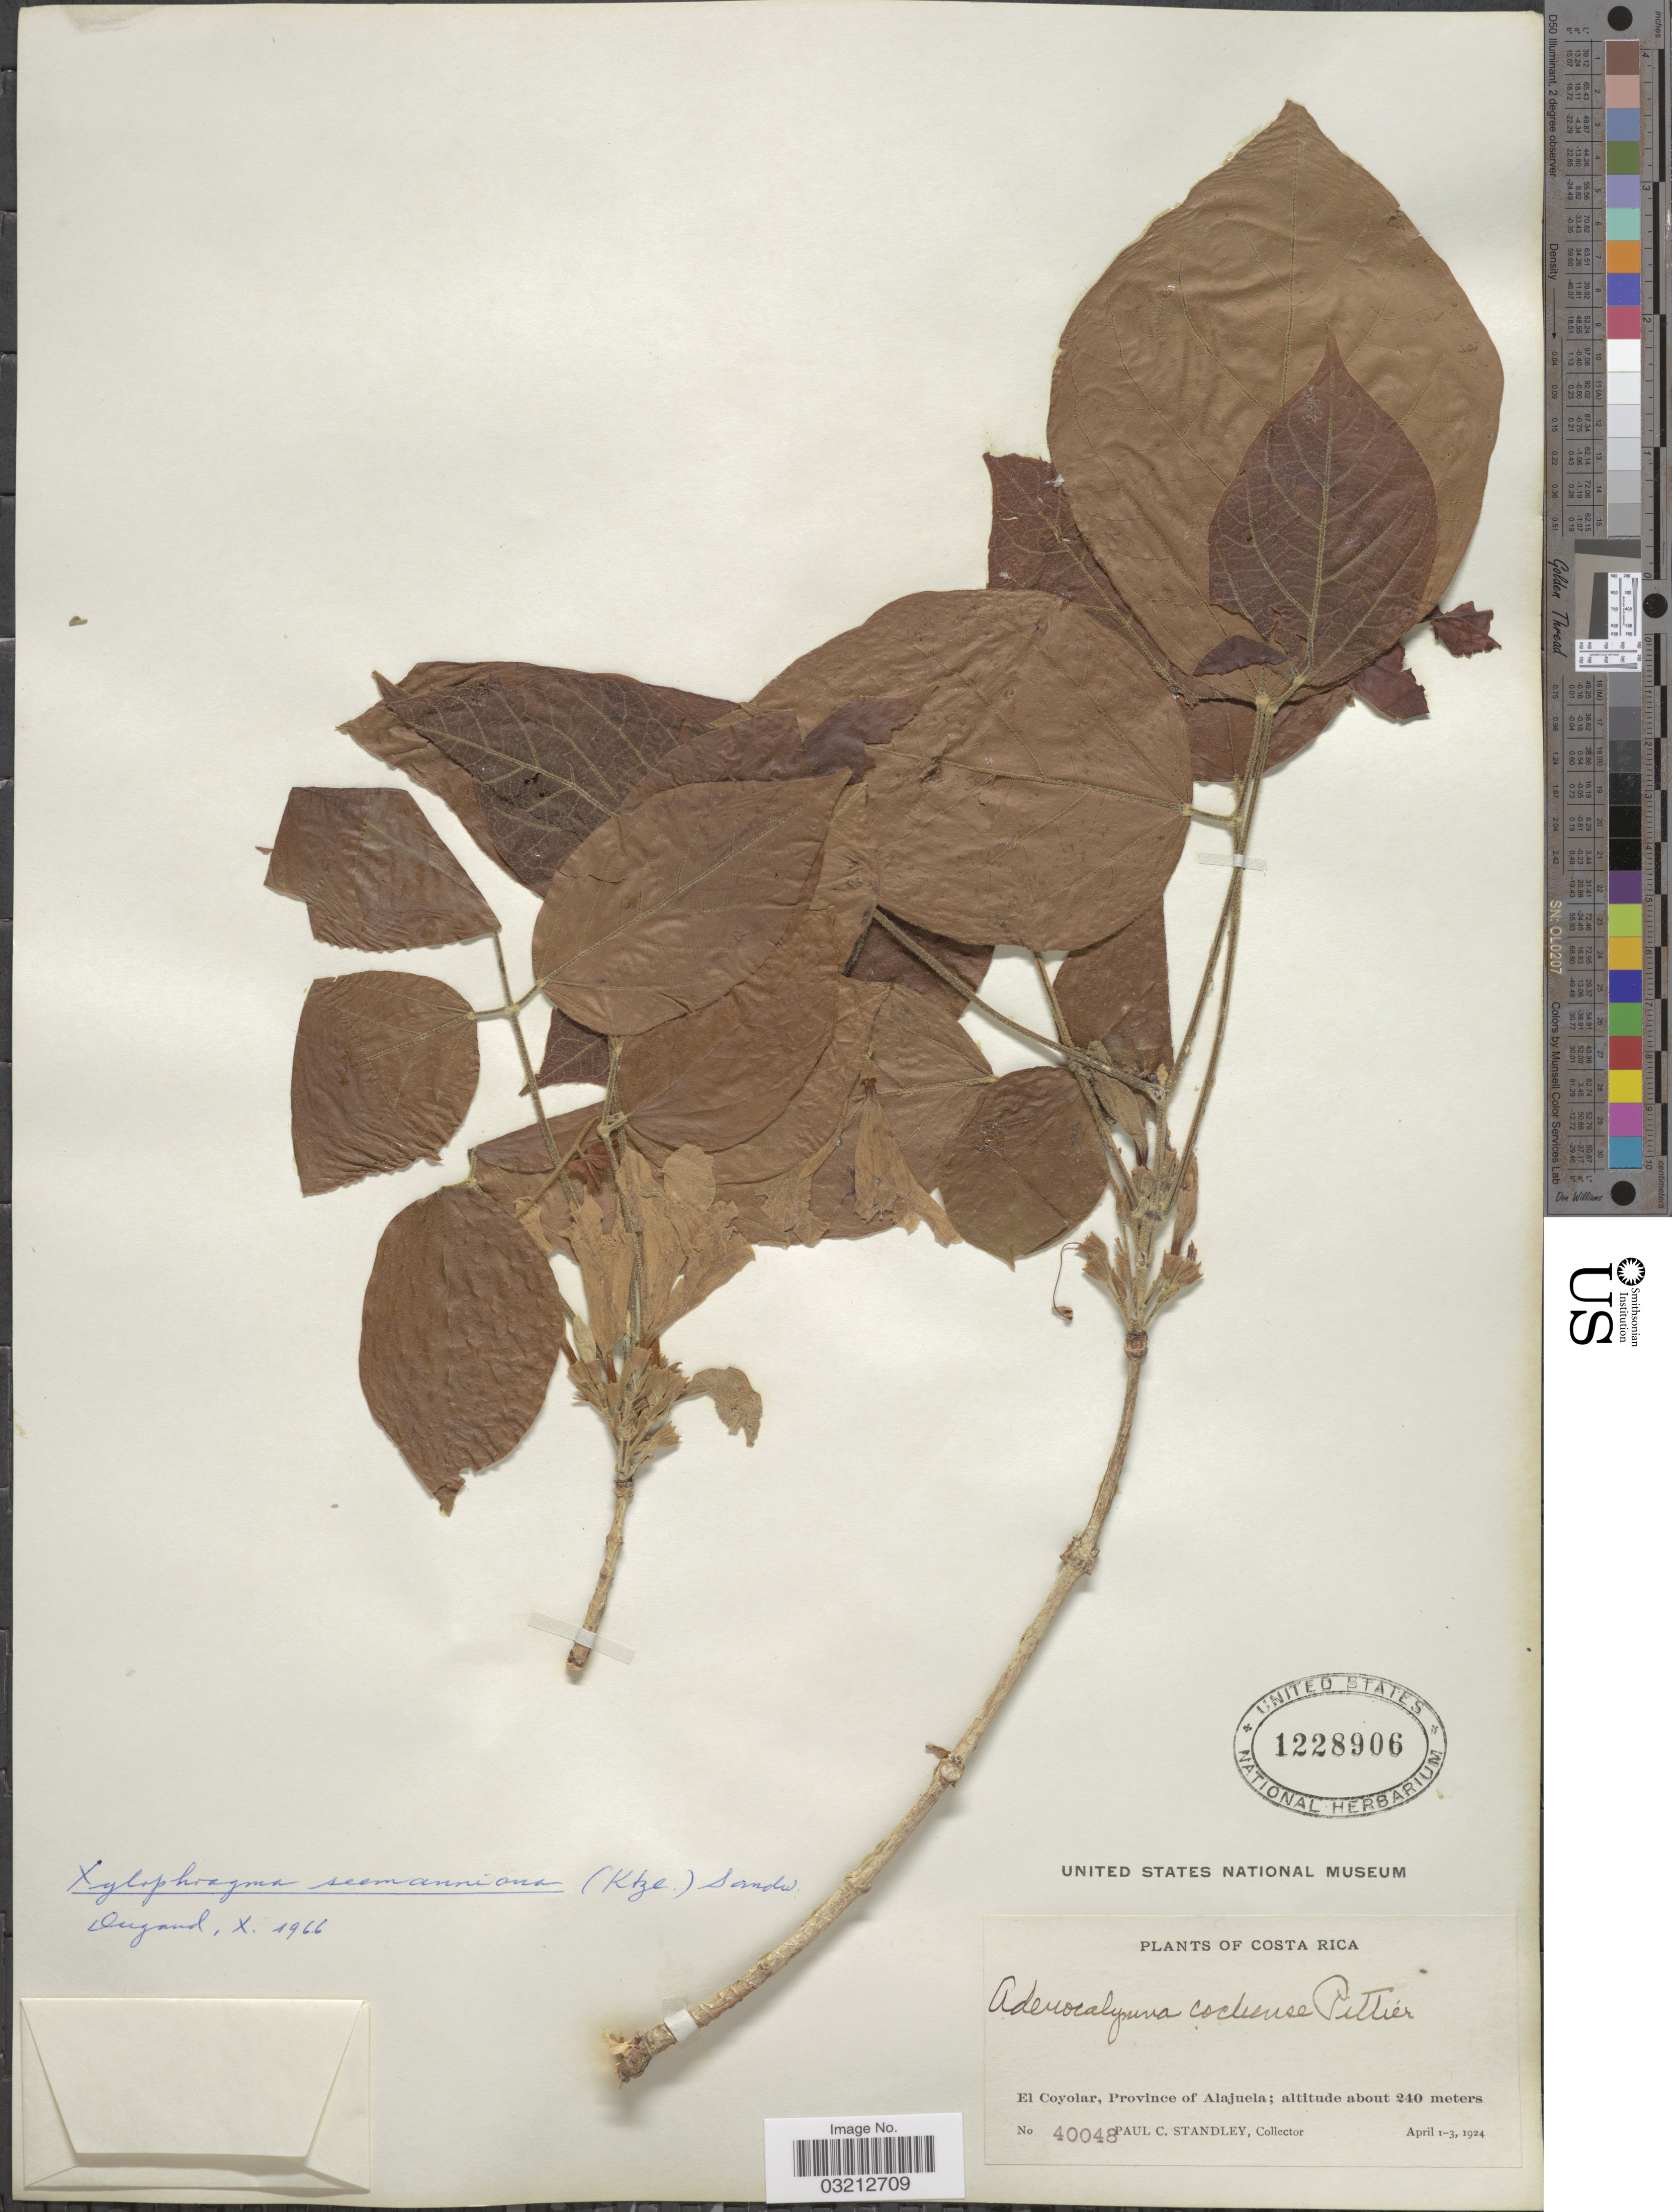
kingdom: Plantae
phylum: Tracheophyta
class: Magnoliopsida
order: Lamiales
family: Bignoniaceae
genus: Xylophragma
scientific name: Xylophragma seemannianum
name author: (Kuntze) Sandwith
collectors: P. C. Standley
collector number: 40048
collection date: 1924-04-01/1924-04-03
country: Costa Rica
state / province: Alajuela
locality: El Coyolar.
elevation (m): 240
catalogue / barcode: US 1228906